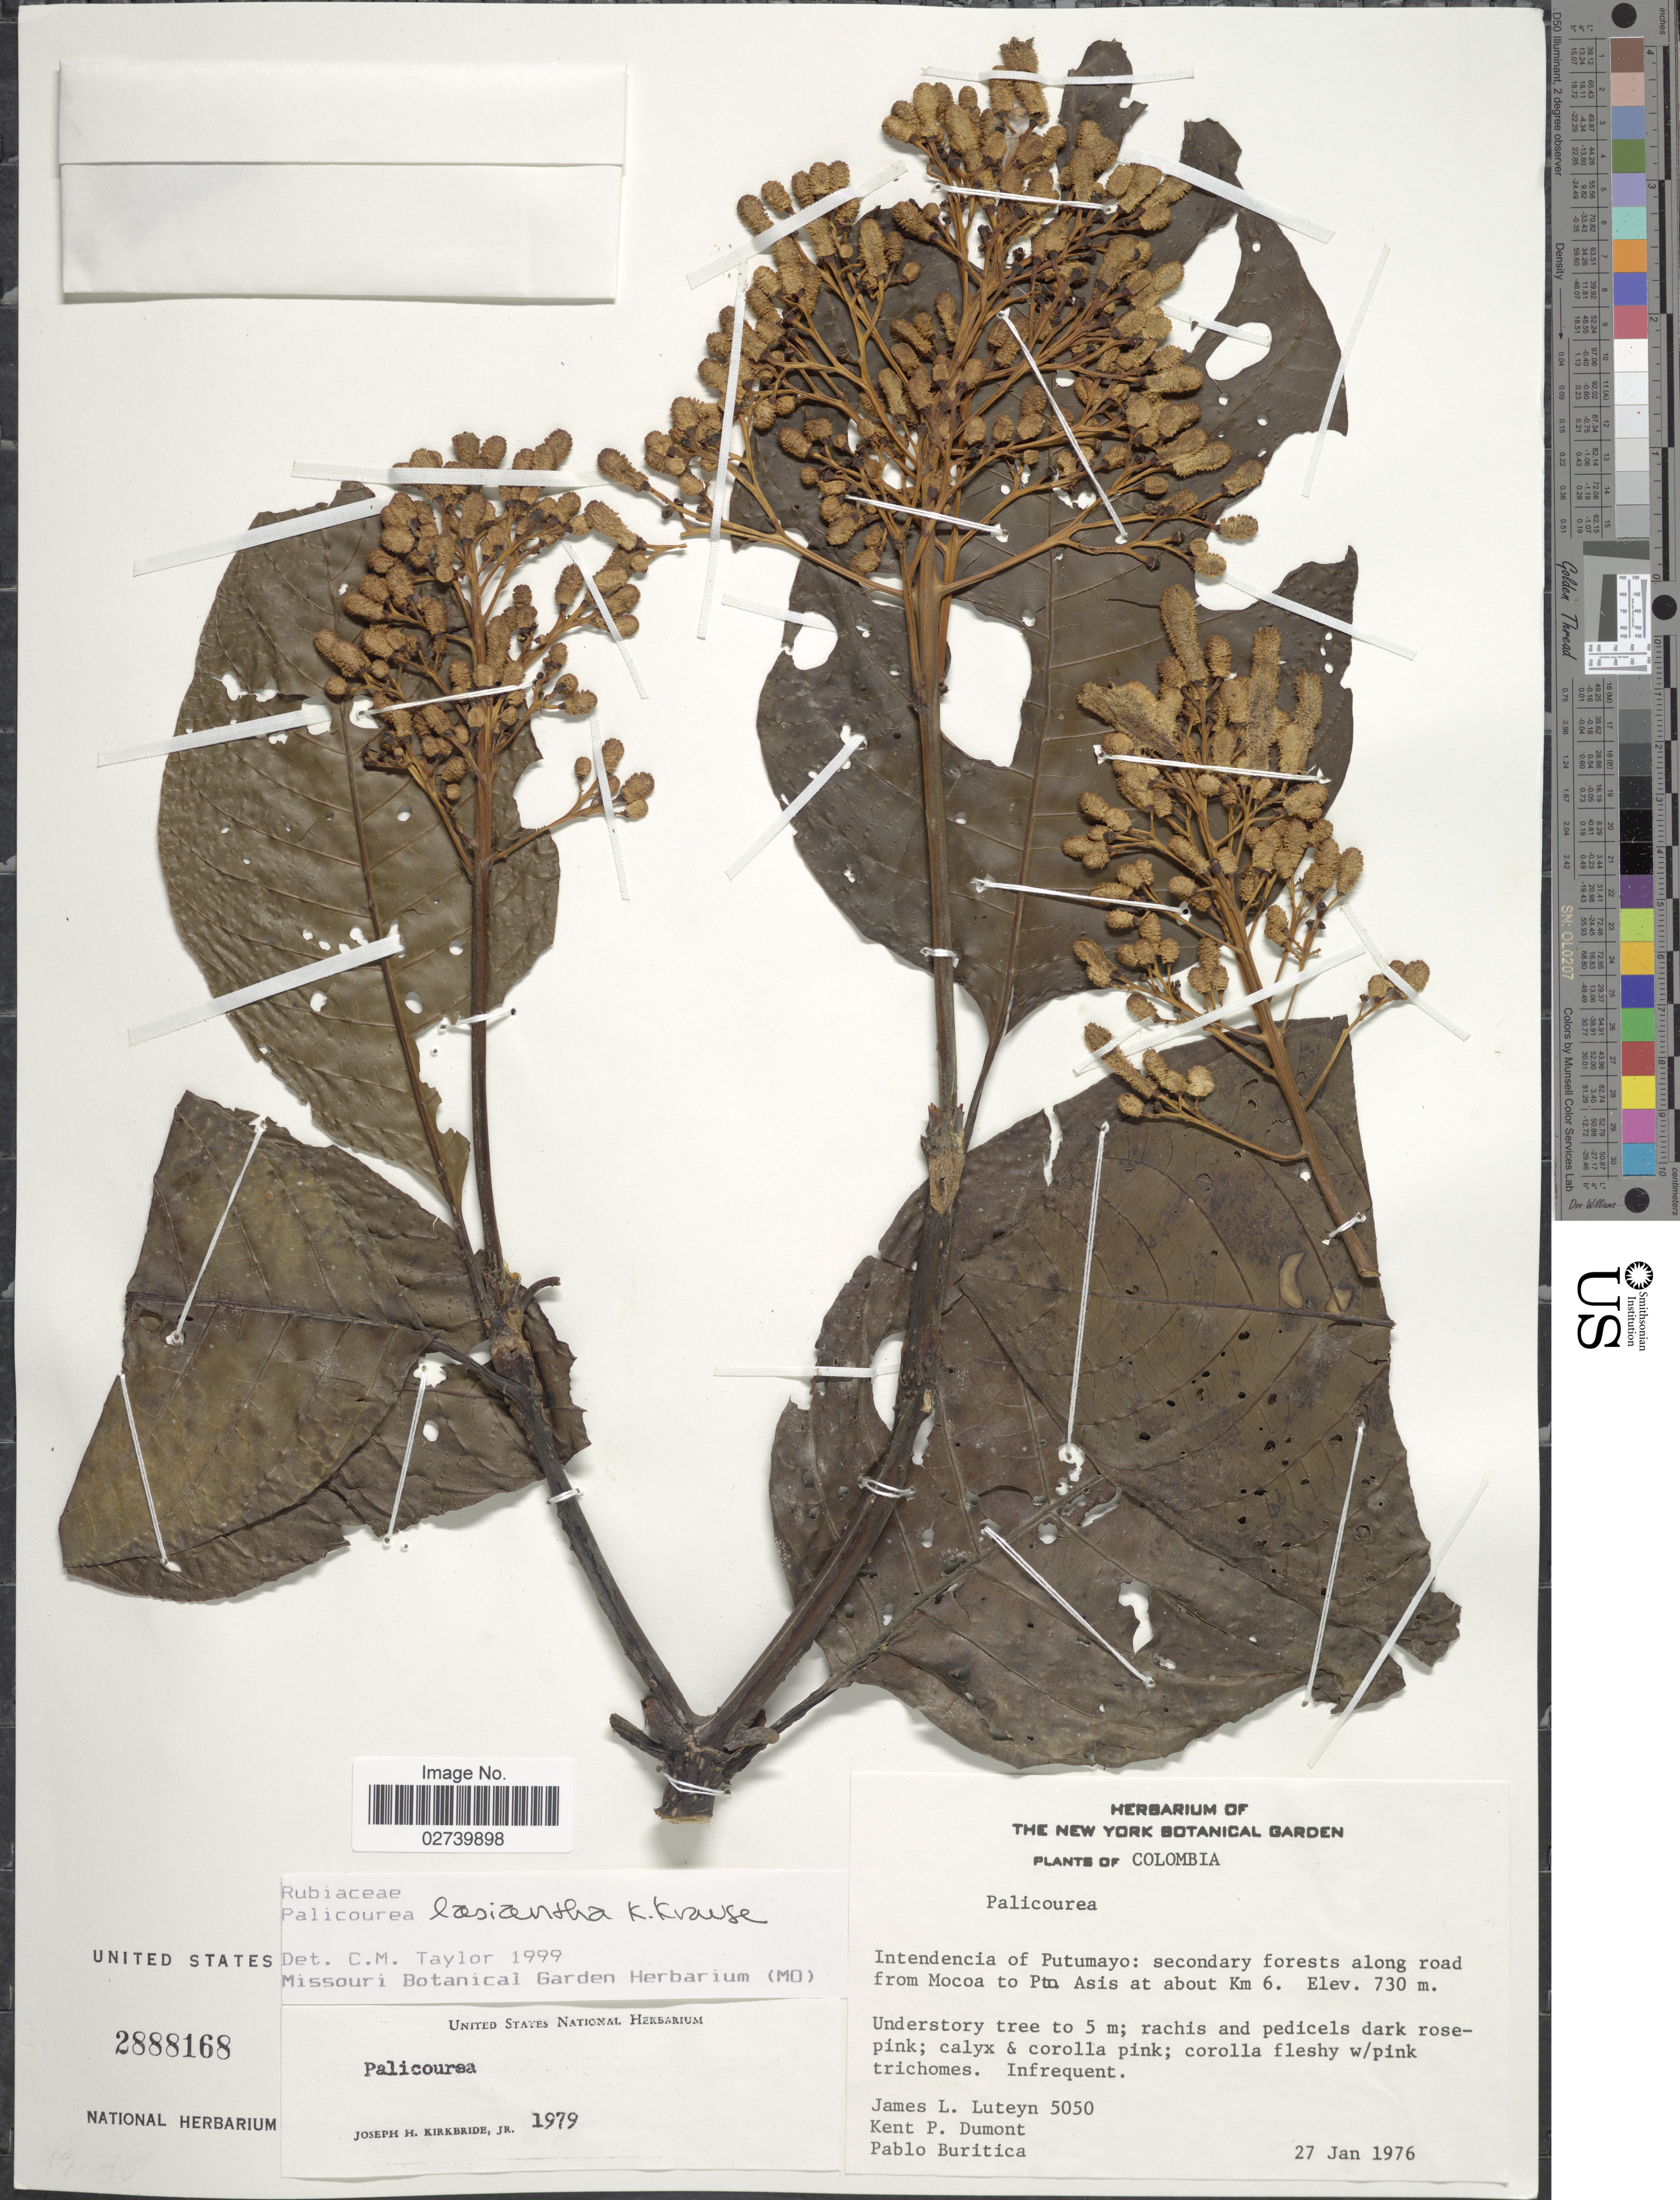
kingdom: Plantae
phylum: Tracheophyta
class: Magnoliopsida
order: Gentianales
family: Rubiaceae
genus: Palicourea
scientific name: Palicourea lasiantha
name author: Krause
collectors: J. L. Luteyn, K. P. Dumont & P. Buritica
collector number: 5050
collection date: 1976-01-27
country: Colombia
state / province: Putumayo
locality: Along road from Mocoa to Pto. Asis at about Km 6.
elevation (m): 730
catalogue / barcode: US 2888168